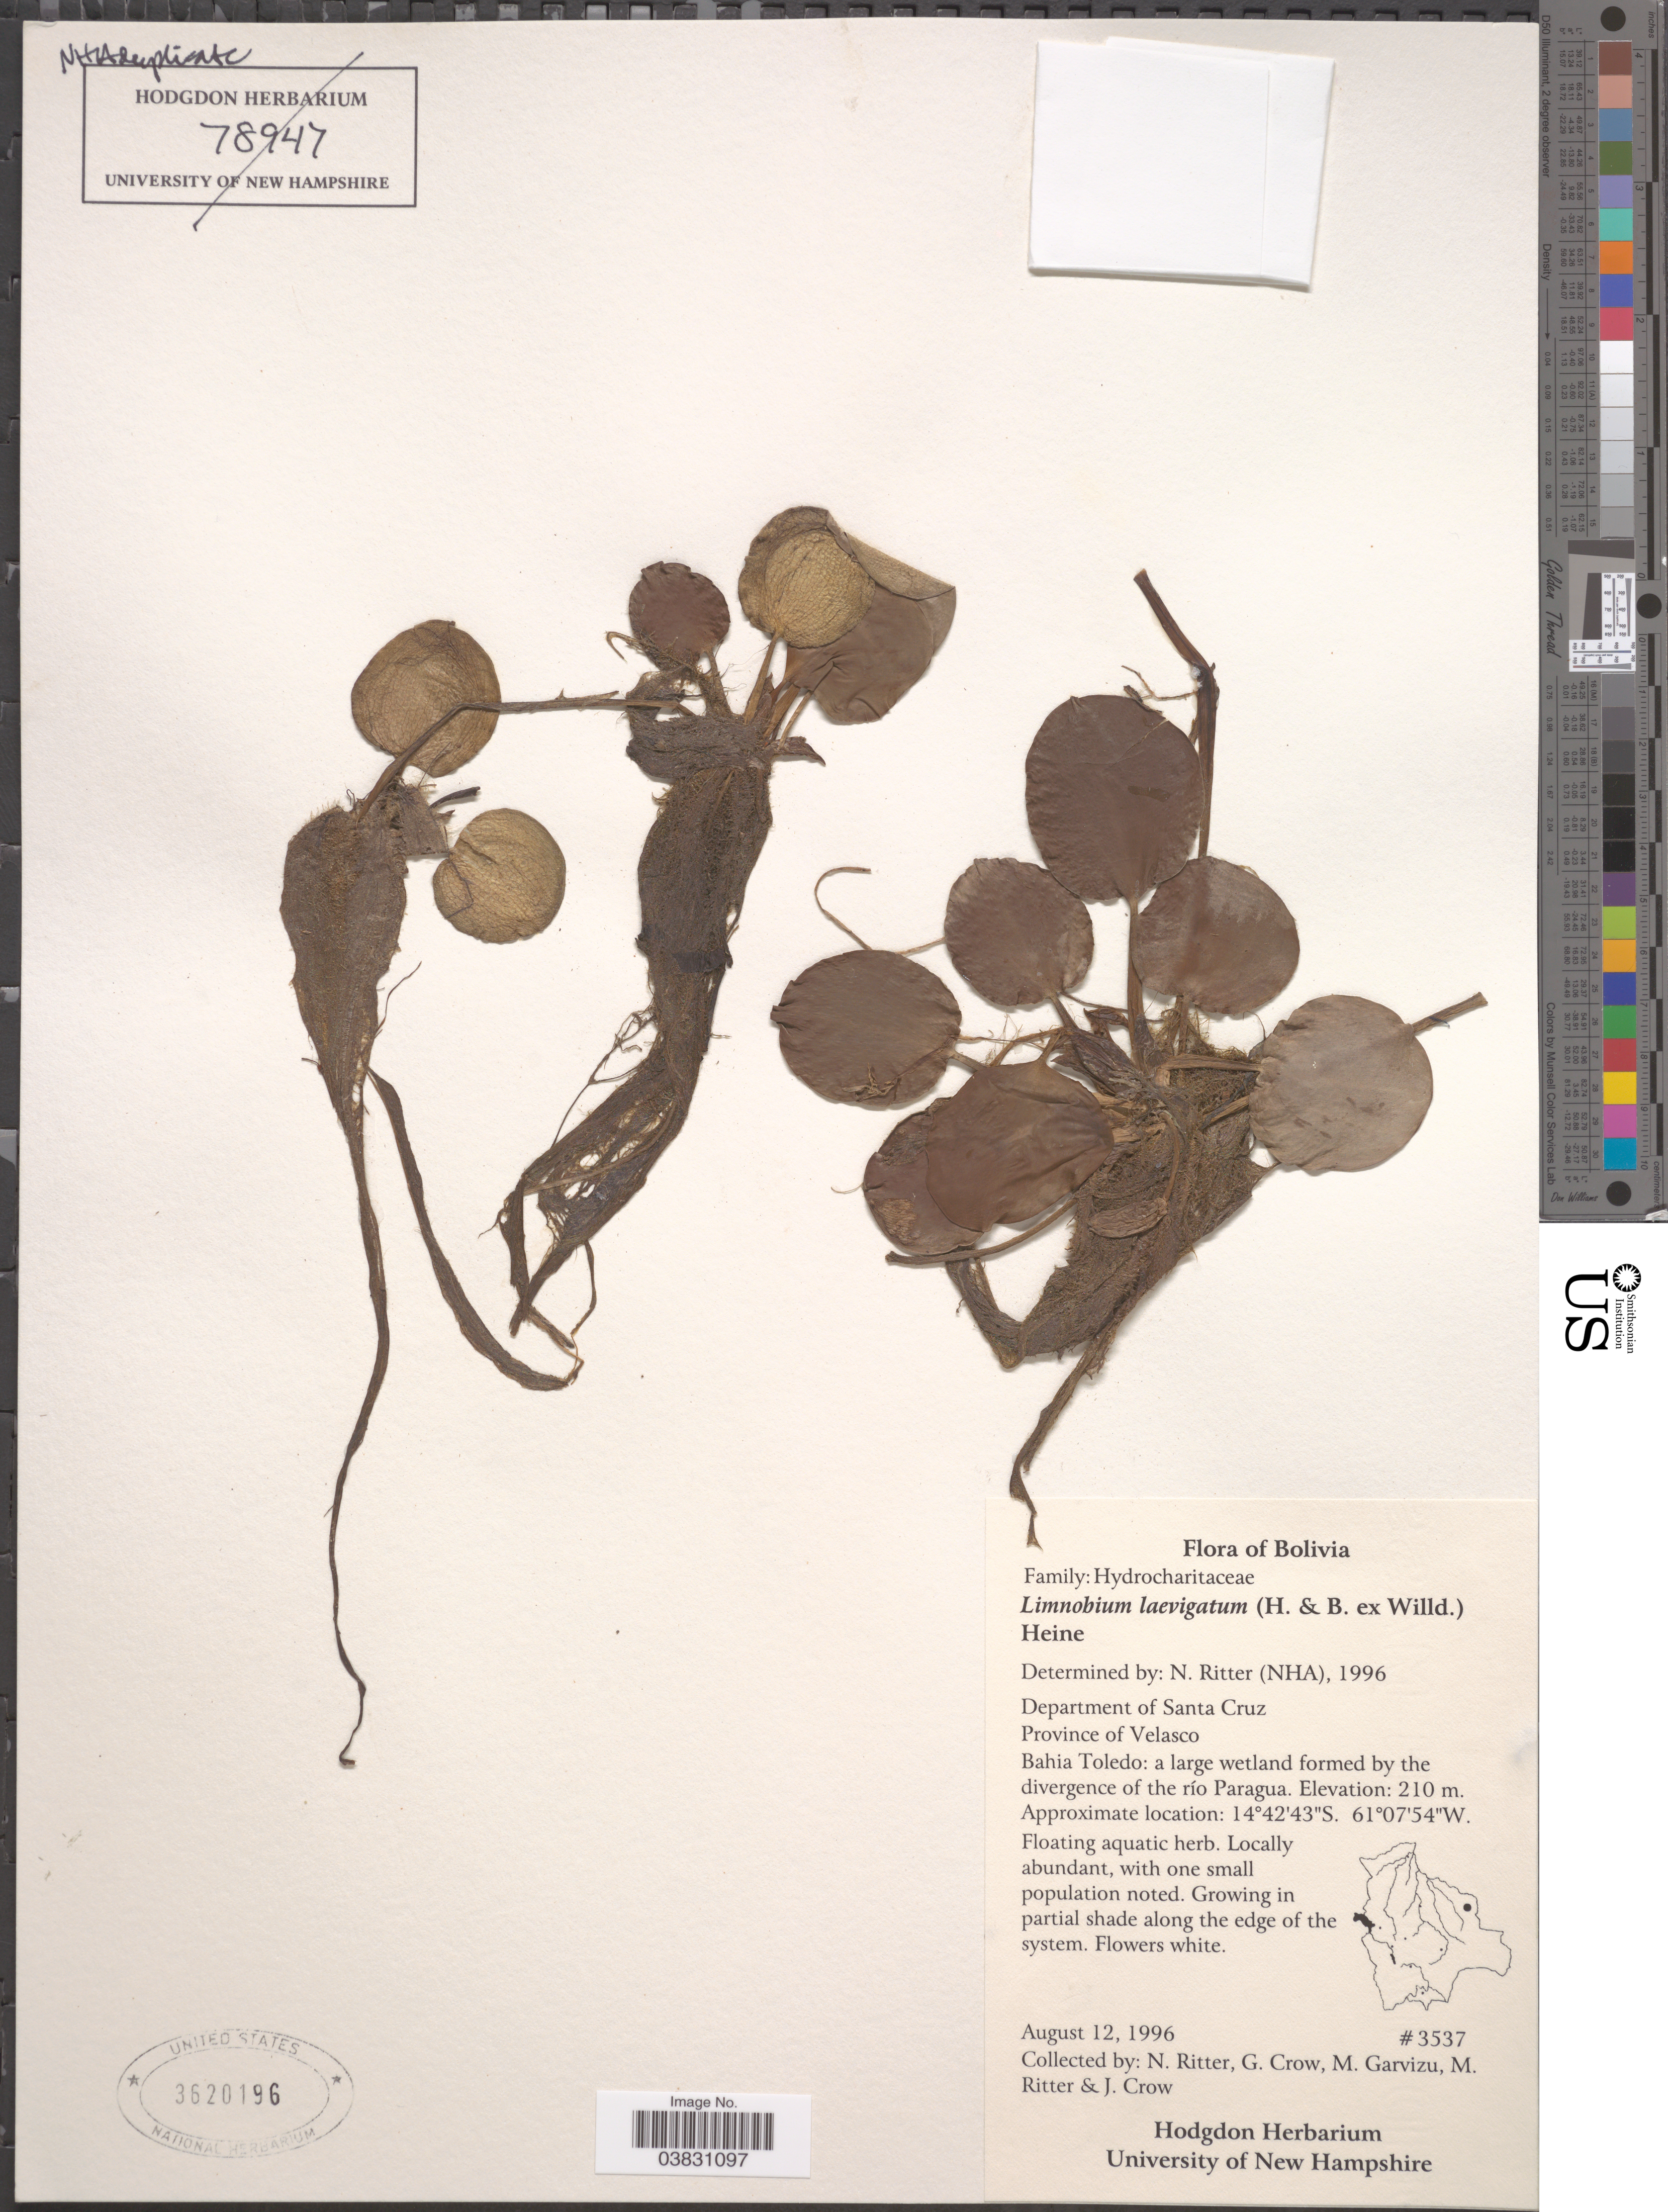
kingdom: Plantae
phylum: Tracheophyta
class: Liliopsida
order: Alismatales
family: Hydrocharitaceae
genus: Limnobium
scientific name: Limnobium laevigatum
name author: (Humb. & Bonpl. ex Willd.) Heine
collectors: N. Ritter, G. Crow, M. Garvizu, M. Ritter & J. Crow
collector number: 3537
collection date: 1996-08-12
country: Bolivia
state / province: Santa Cruz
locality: Department of Santa Cruz. Province of Velasco. Bahia Toledo: a large wetland formed by the divergence of the río Paragua.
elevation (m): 210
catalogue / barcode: US 3620196